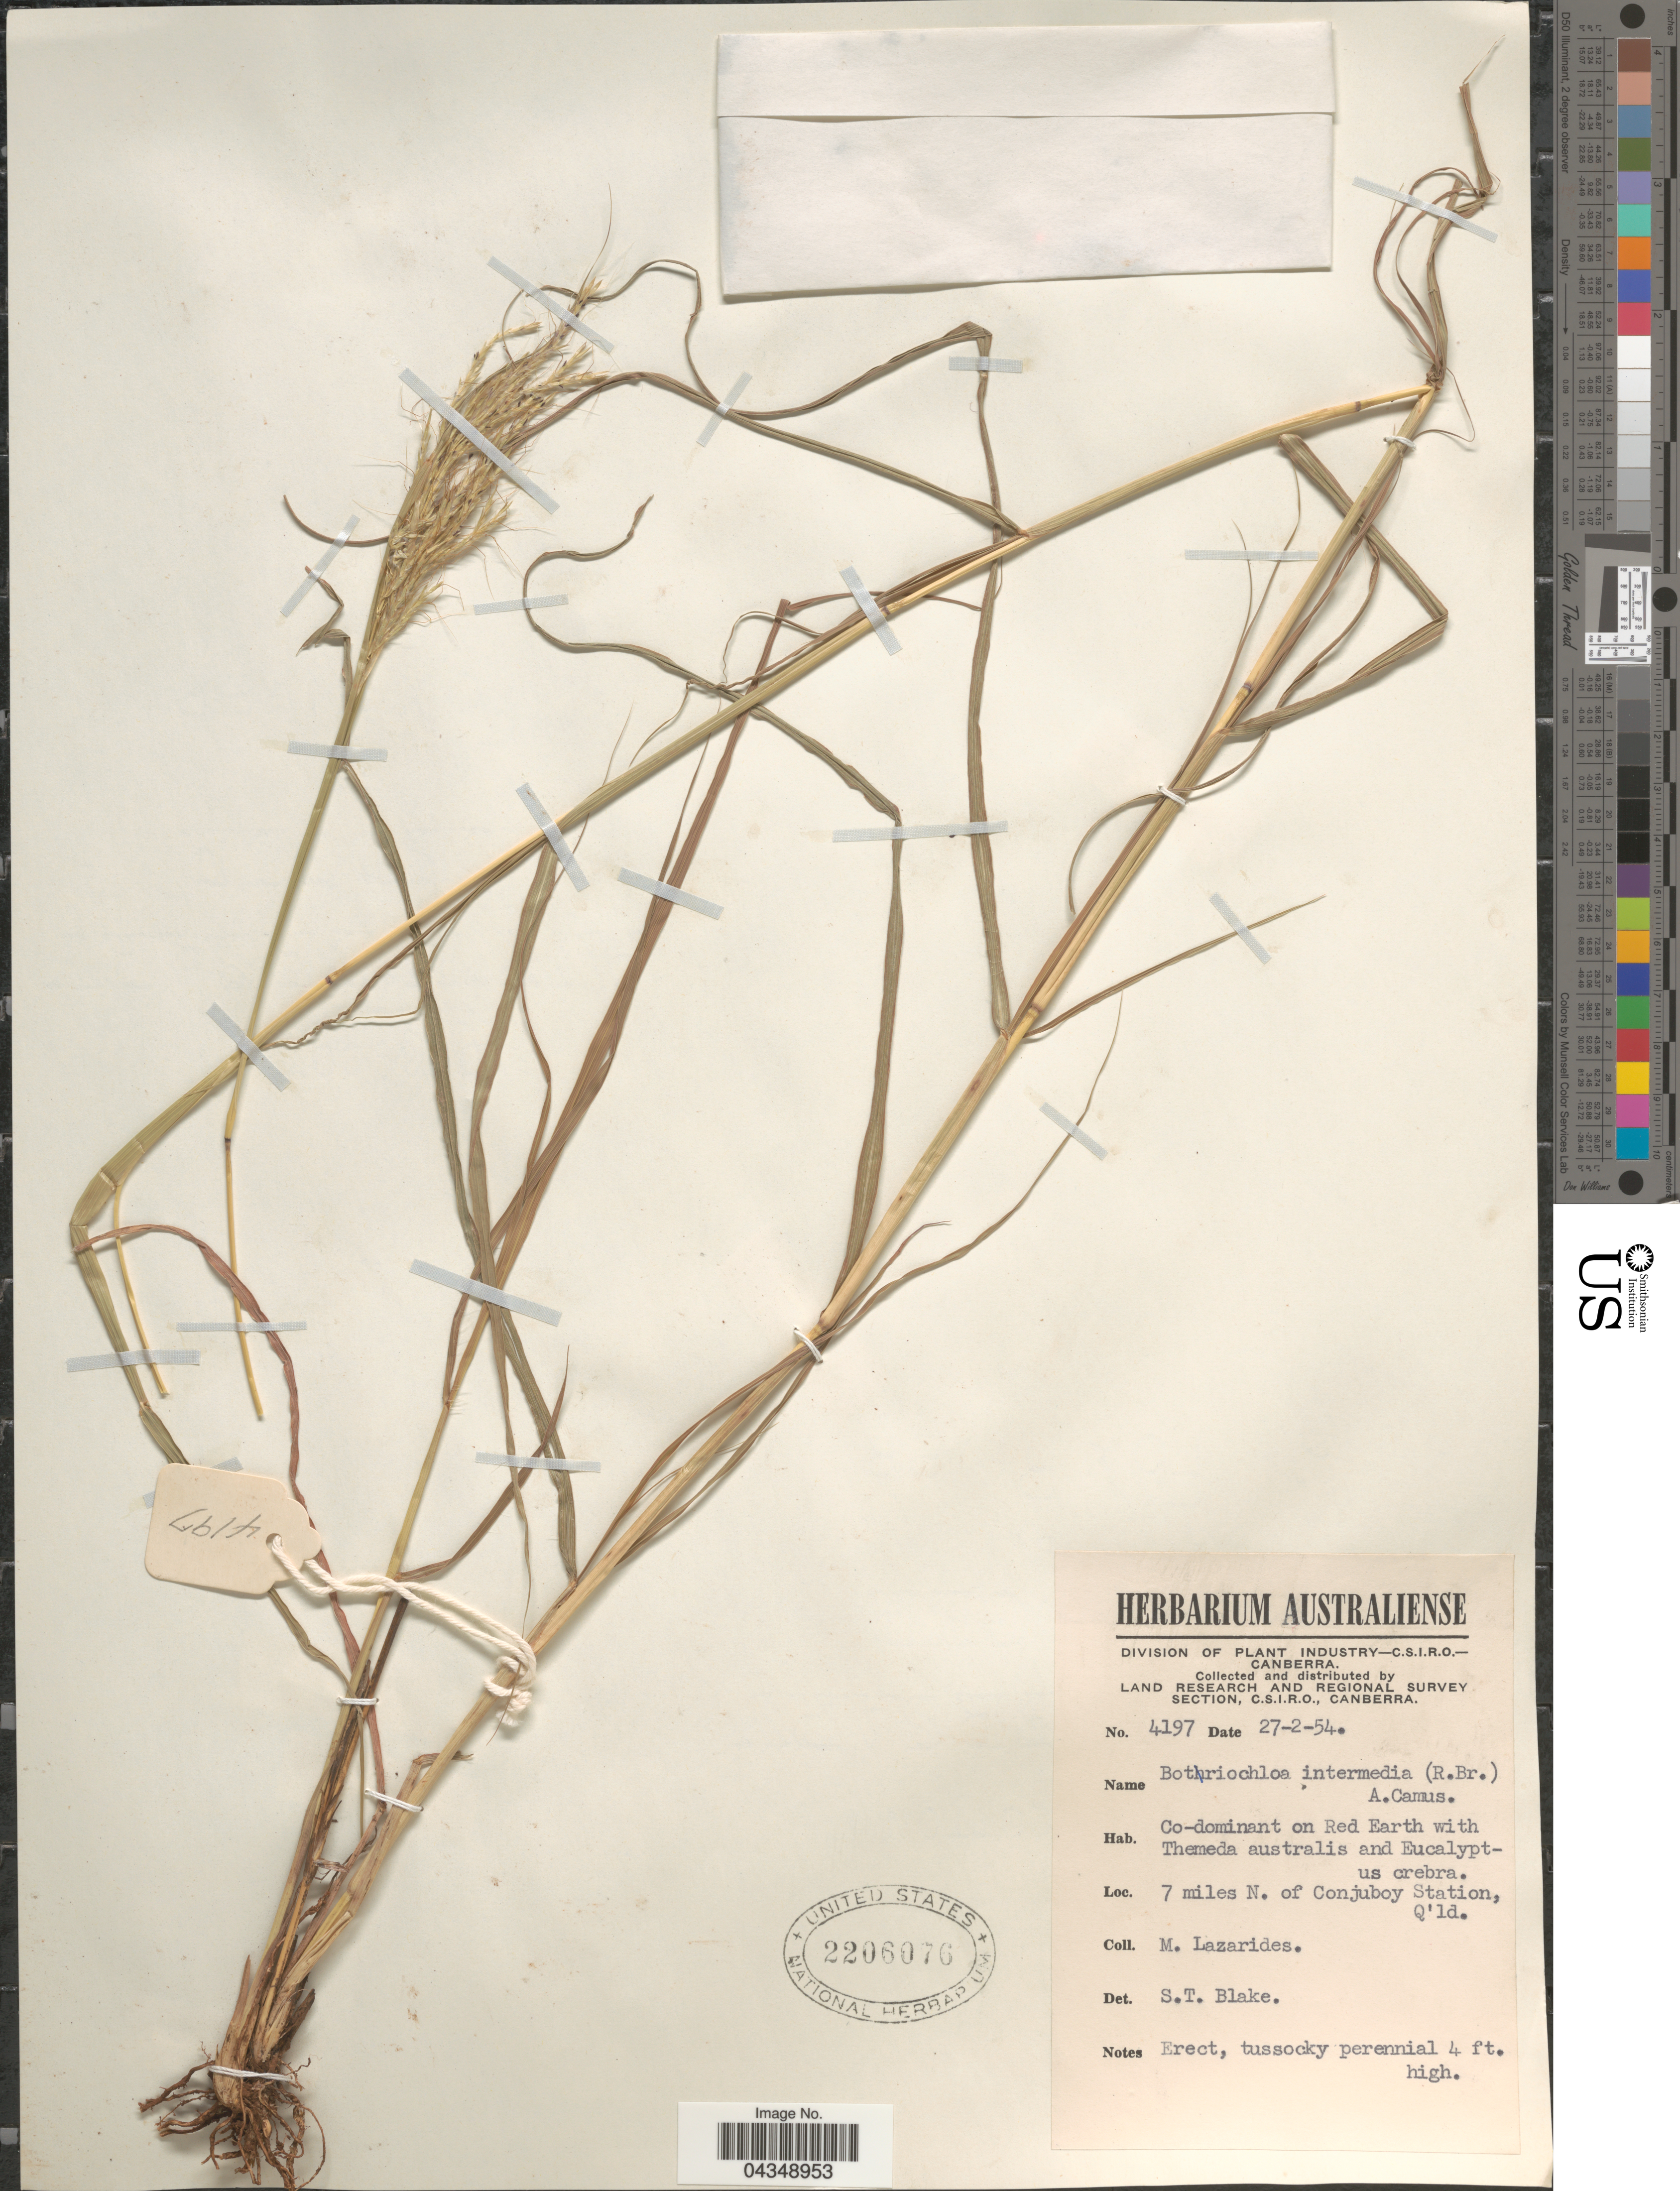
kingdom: Plantae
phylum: Tracheophyta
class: Liliopsida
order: Poales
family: Poaceae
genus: Bothriochloa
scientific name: Bothriochloa bladhii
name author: (Retz.) S.T. Blake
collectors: M. Lazarides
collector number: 4197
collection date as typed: Transcribed d/m/y: 27/2/54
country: Australia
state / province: Queensland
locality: Land Research and Regional Survey Section. 7 miles N. of Conjuboy Station.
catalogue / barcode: US 2206076